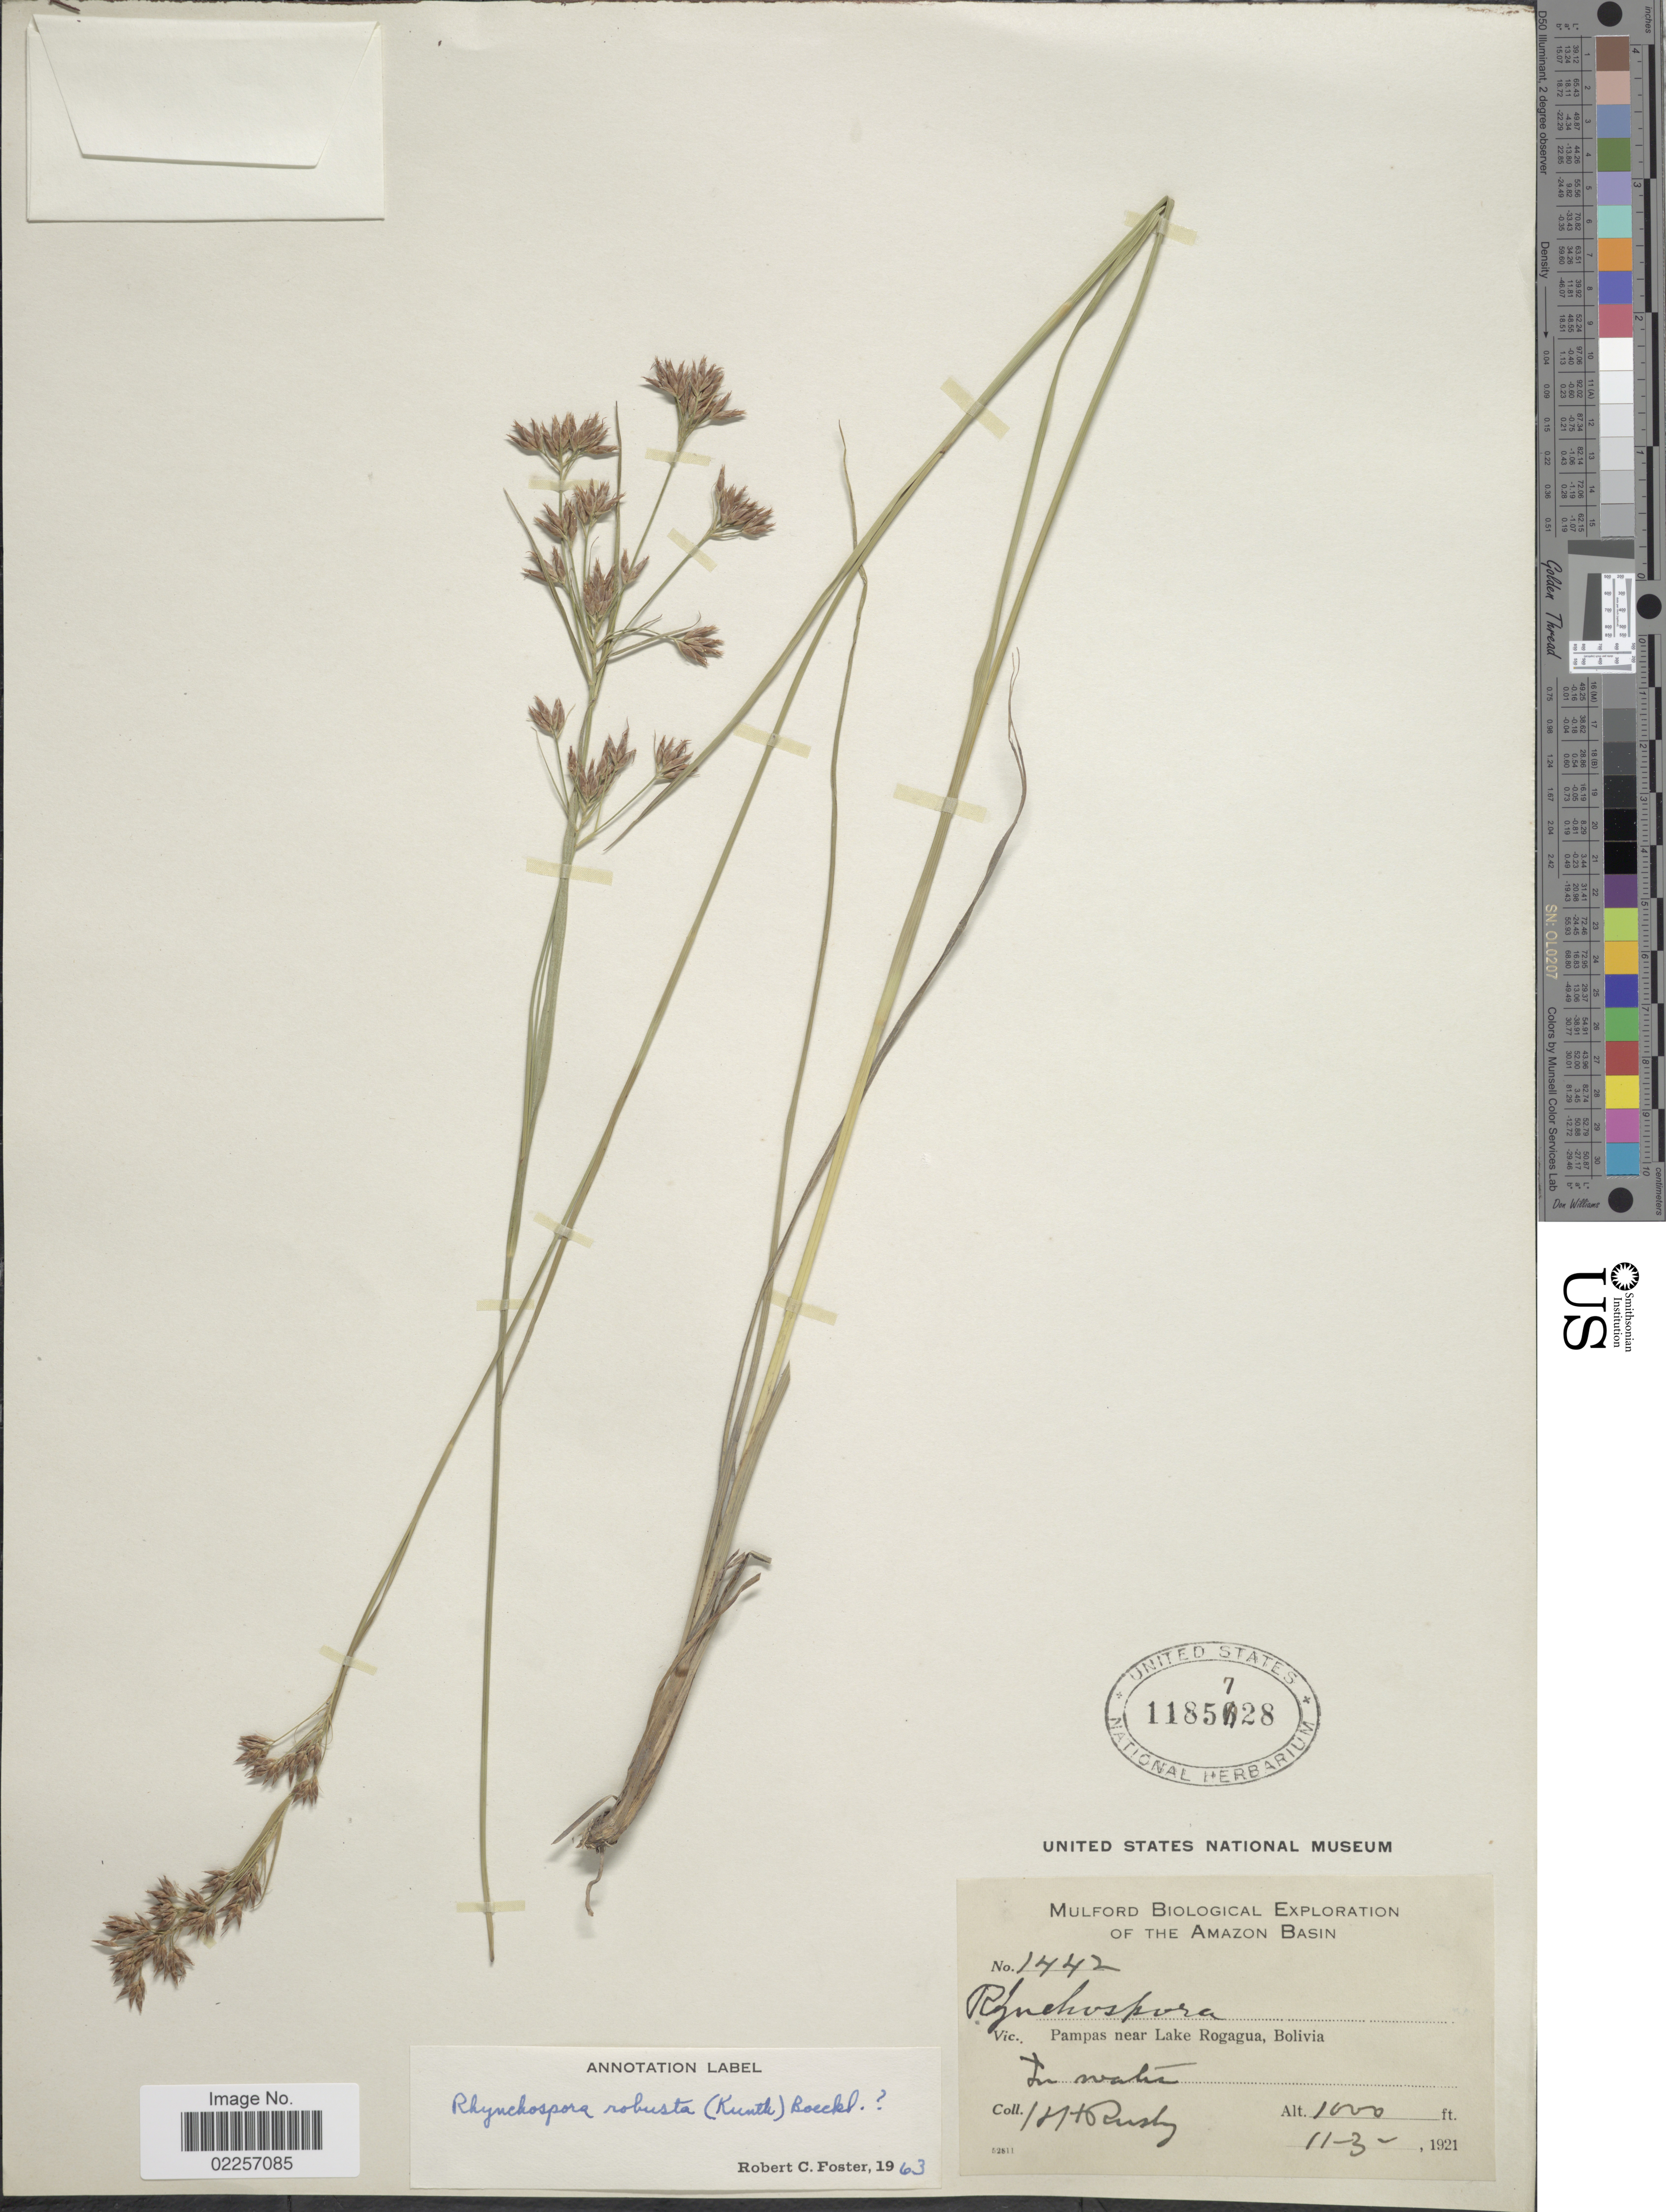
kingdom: Plantae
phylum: Tracheophyta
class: Liliopsida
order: Poales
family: Cyperaceae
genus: Rhynchospora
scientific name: Rhynchospora robusta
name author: (Kunth) Boeckeler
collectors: H. H. Rusby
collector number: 1442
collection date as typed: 11-3-1921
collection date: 1921-11-03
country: Bolivia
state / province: Beni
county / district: José Ballivián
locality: Pampas near Lake Rogagua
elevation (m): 305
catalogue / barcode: US 1185728